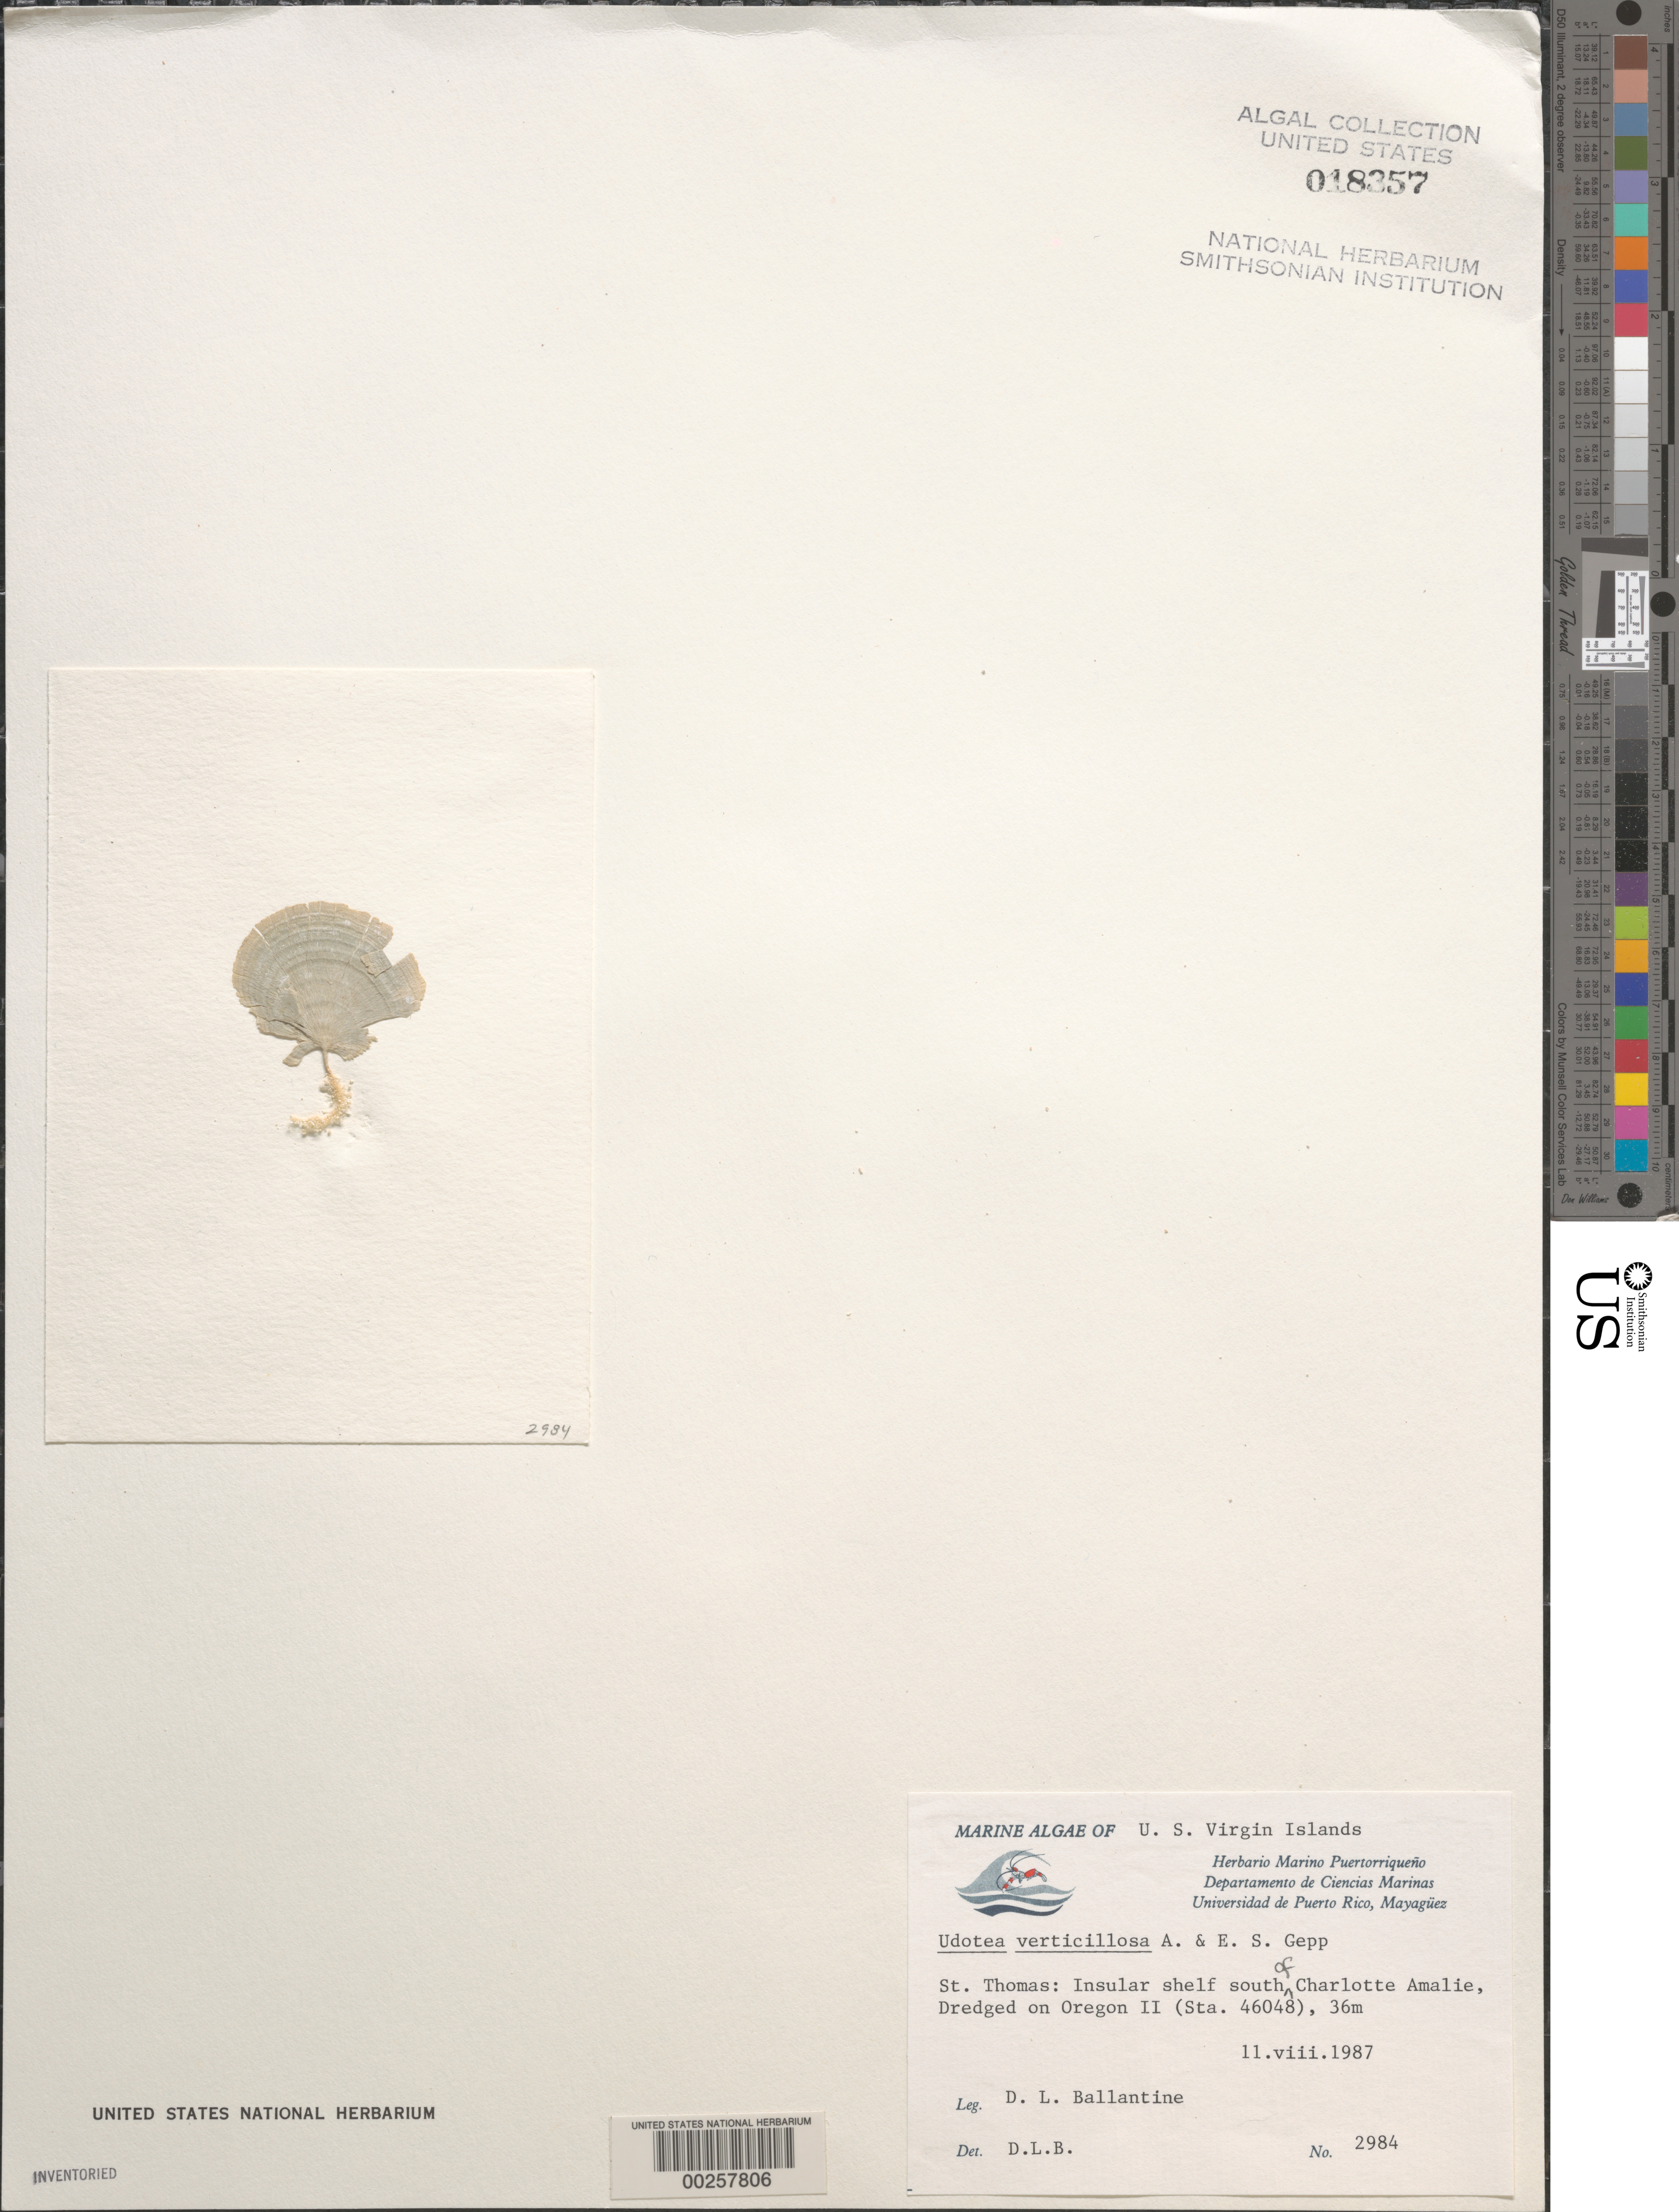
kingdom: Plantae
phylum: Chlorophyta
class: Ulvophyceae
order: Bryopsidales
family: Udoteaceae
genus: Udotea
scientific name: Udotea verticillosa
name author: A. Gepp & E. Gepp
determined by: Ballantine, D. L.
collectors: D.L. Ballantine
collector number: DLB 2984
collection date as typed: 11 Aug 1987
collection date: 1987-08-11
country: U.S. Virgin Islands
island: St. Thomas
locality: South of Charlotte Amalie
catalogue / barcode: US 18357